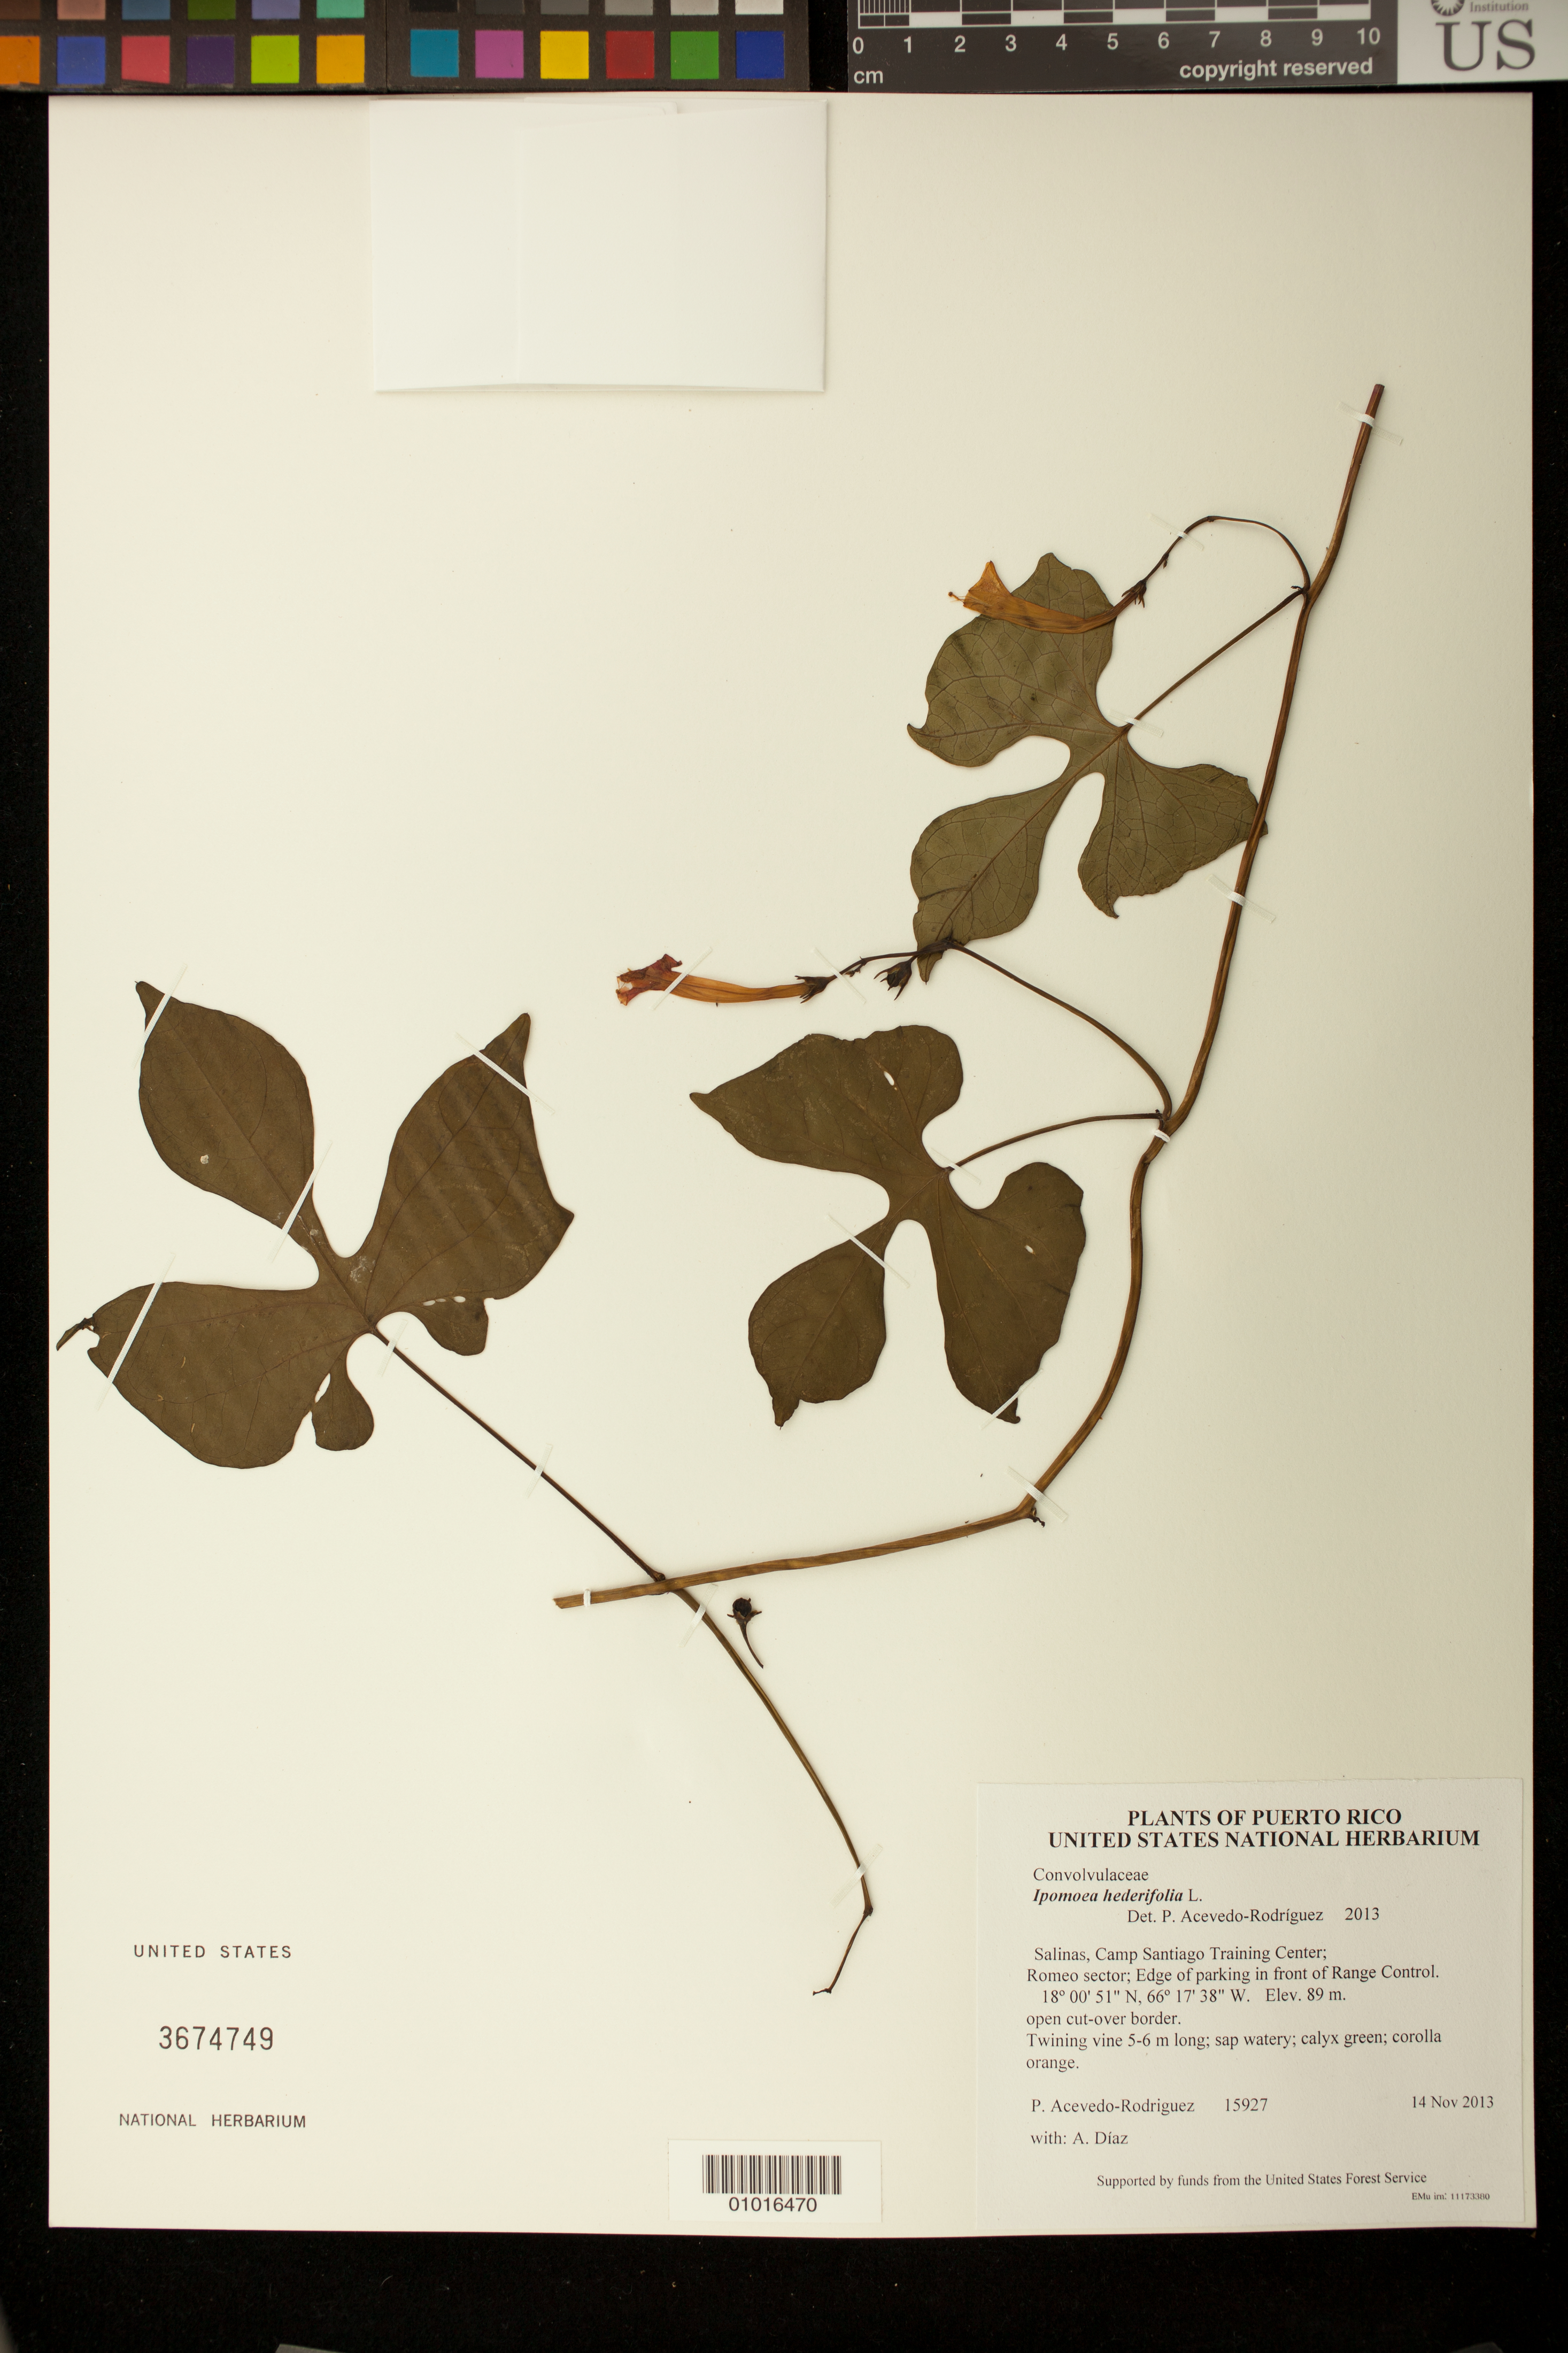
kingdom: Plantae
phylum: Tracheophyta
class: Magnoliopsida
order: Solanales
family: Convolvulaceae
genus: Ipomoea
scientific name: Ipomoea hederifolia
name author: L.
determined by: Acevedo-Rodríguez, P., (BOT), Smithsonian Institution - National Museum of Natural History (UNITED STATES)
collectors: P. Acevedo-Rodr. & A. Díaz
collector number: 15927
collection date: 2013-11-14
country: Puerto Rico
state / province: Salinas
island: Puerto Rico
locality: Camp Santiago Training Center; Romeo sector; Edge of parking in front of Range Control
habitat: open cut-over border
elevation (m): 89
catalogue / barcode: US 3674749